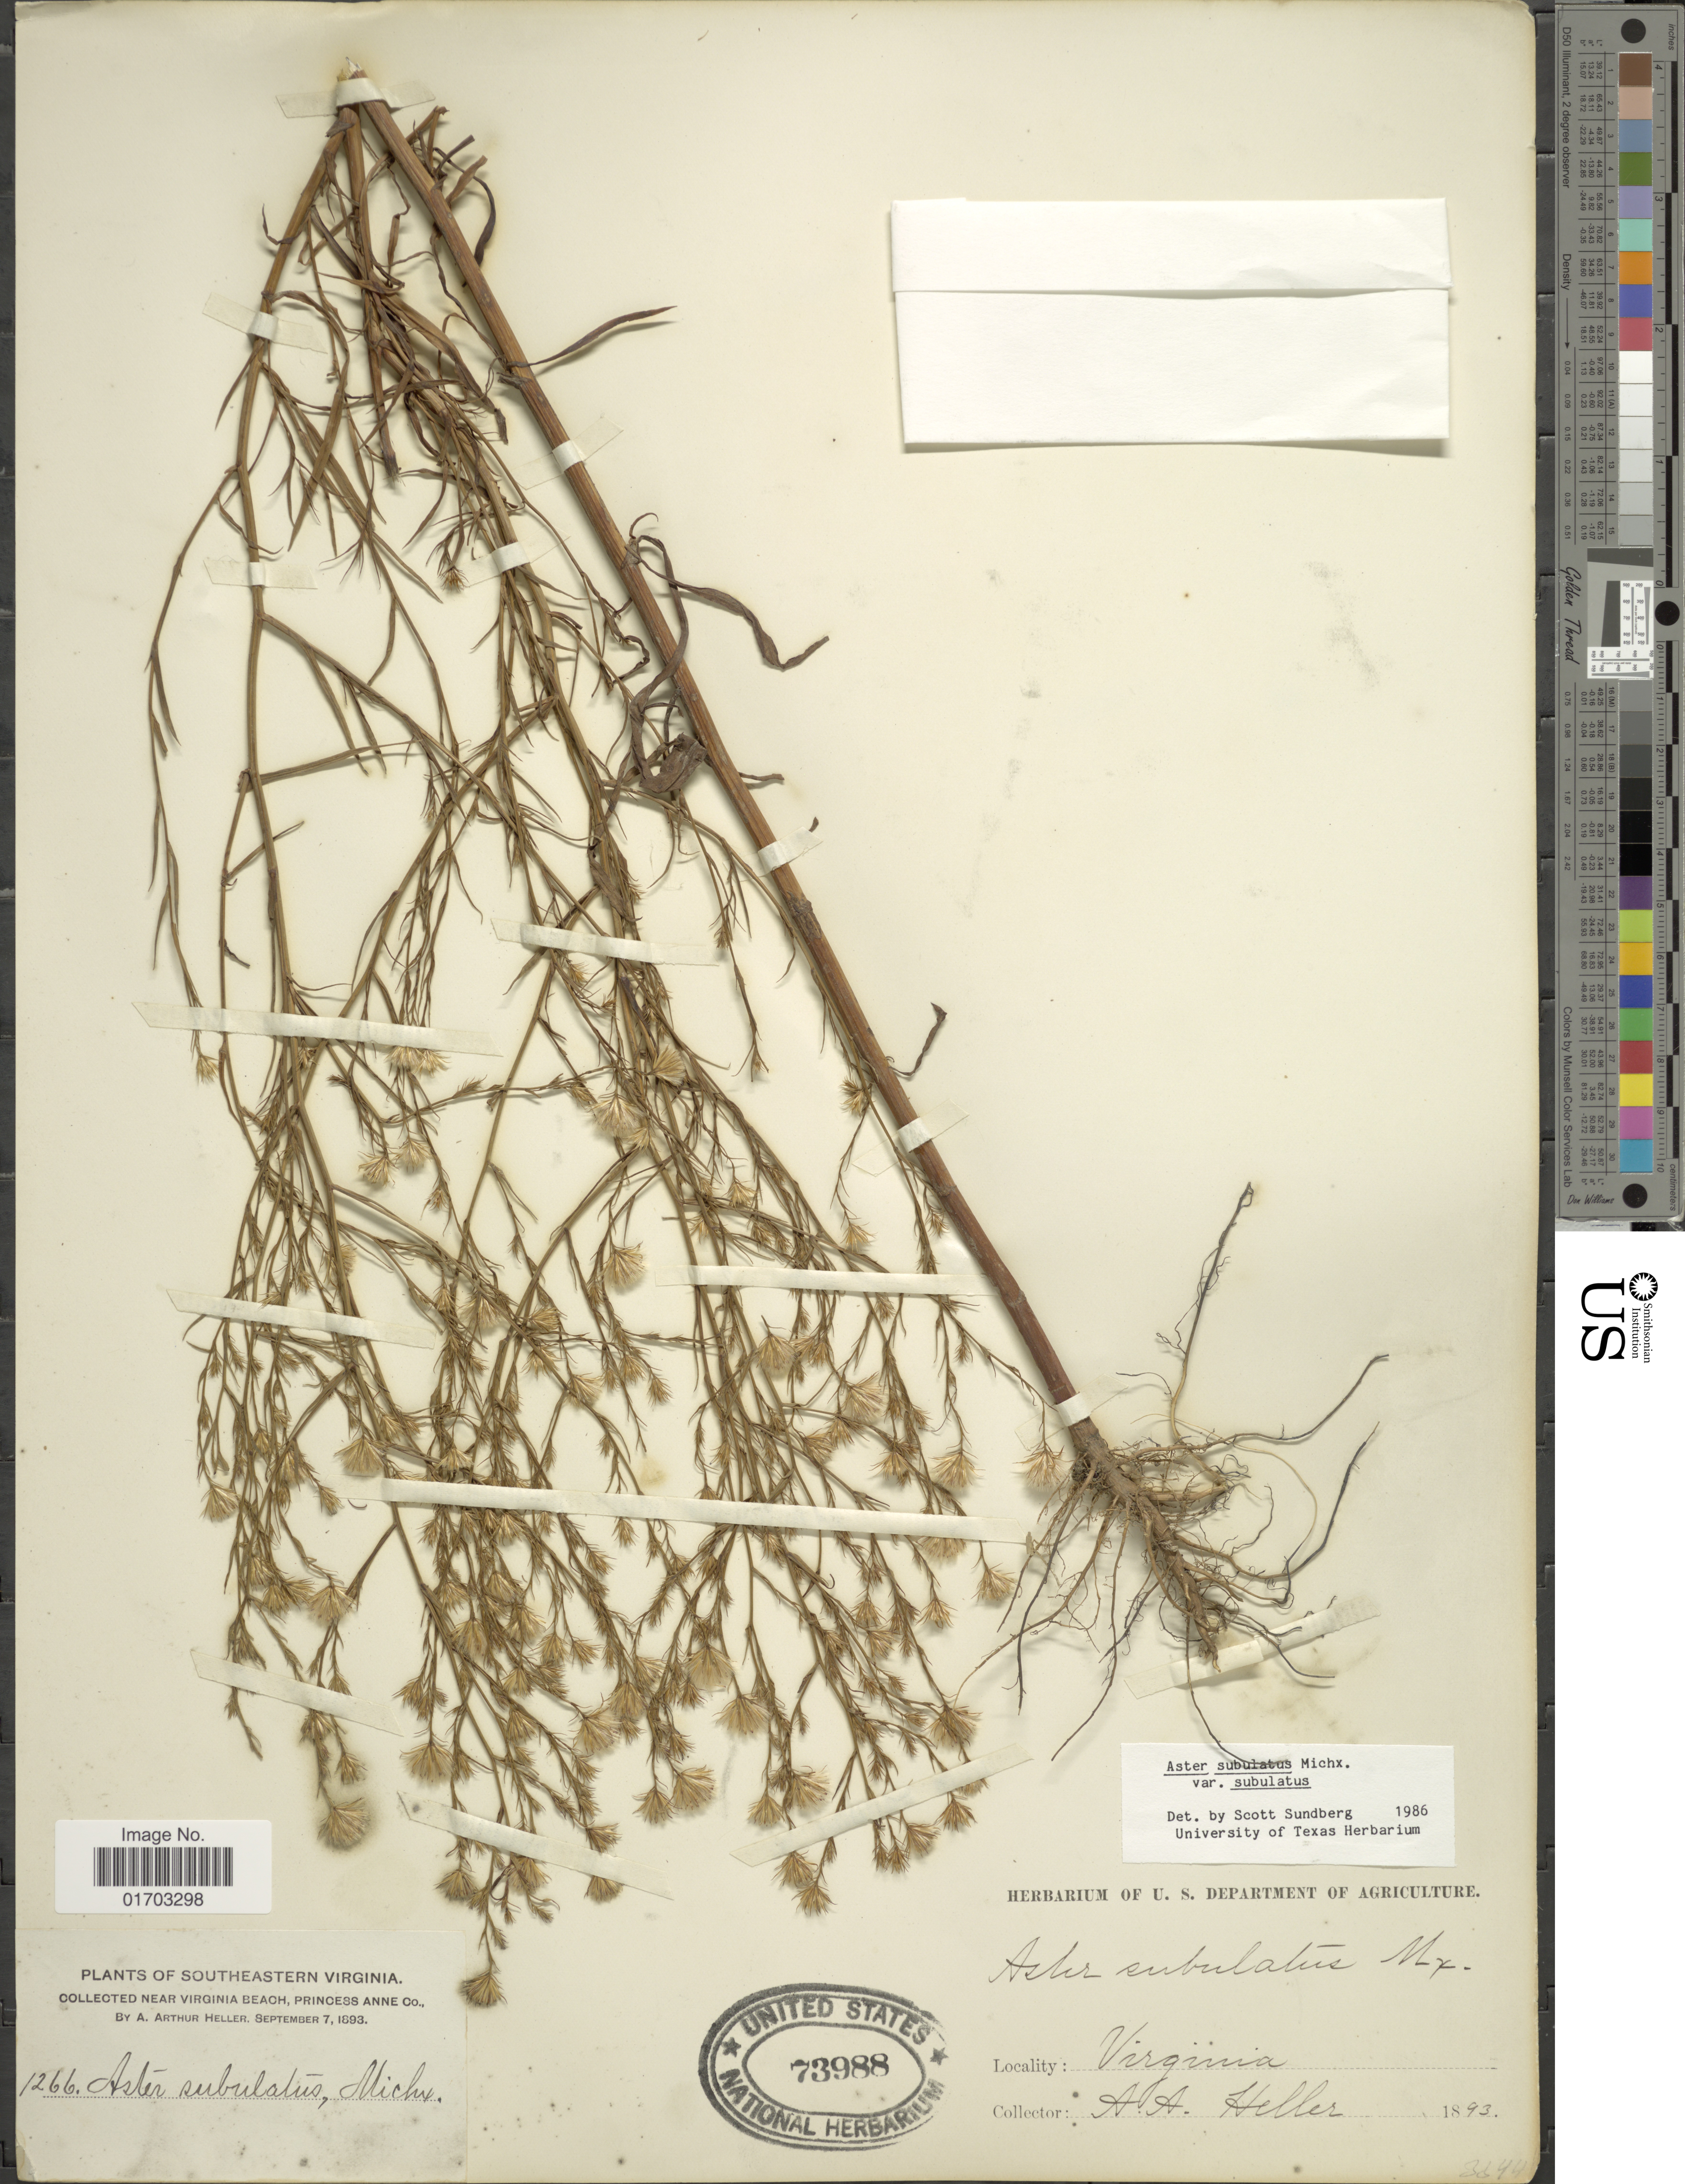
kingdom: Plantae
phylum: Tracheophyta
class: Magnoliopsida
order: Asterales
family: Asteraceae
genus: Symphyotrichum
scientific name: Symphyotrichum bahamense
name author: (Britton) G.L. Nesom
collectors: A. A. Heller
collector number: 1266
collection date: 1893-09-07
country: United States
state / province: Virginia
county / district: City of Virginia Beach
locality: Southeastern Virginia, near Virginia Beach, Princess Anne (=historic county name) County.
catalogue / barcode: US 73988